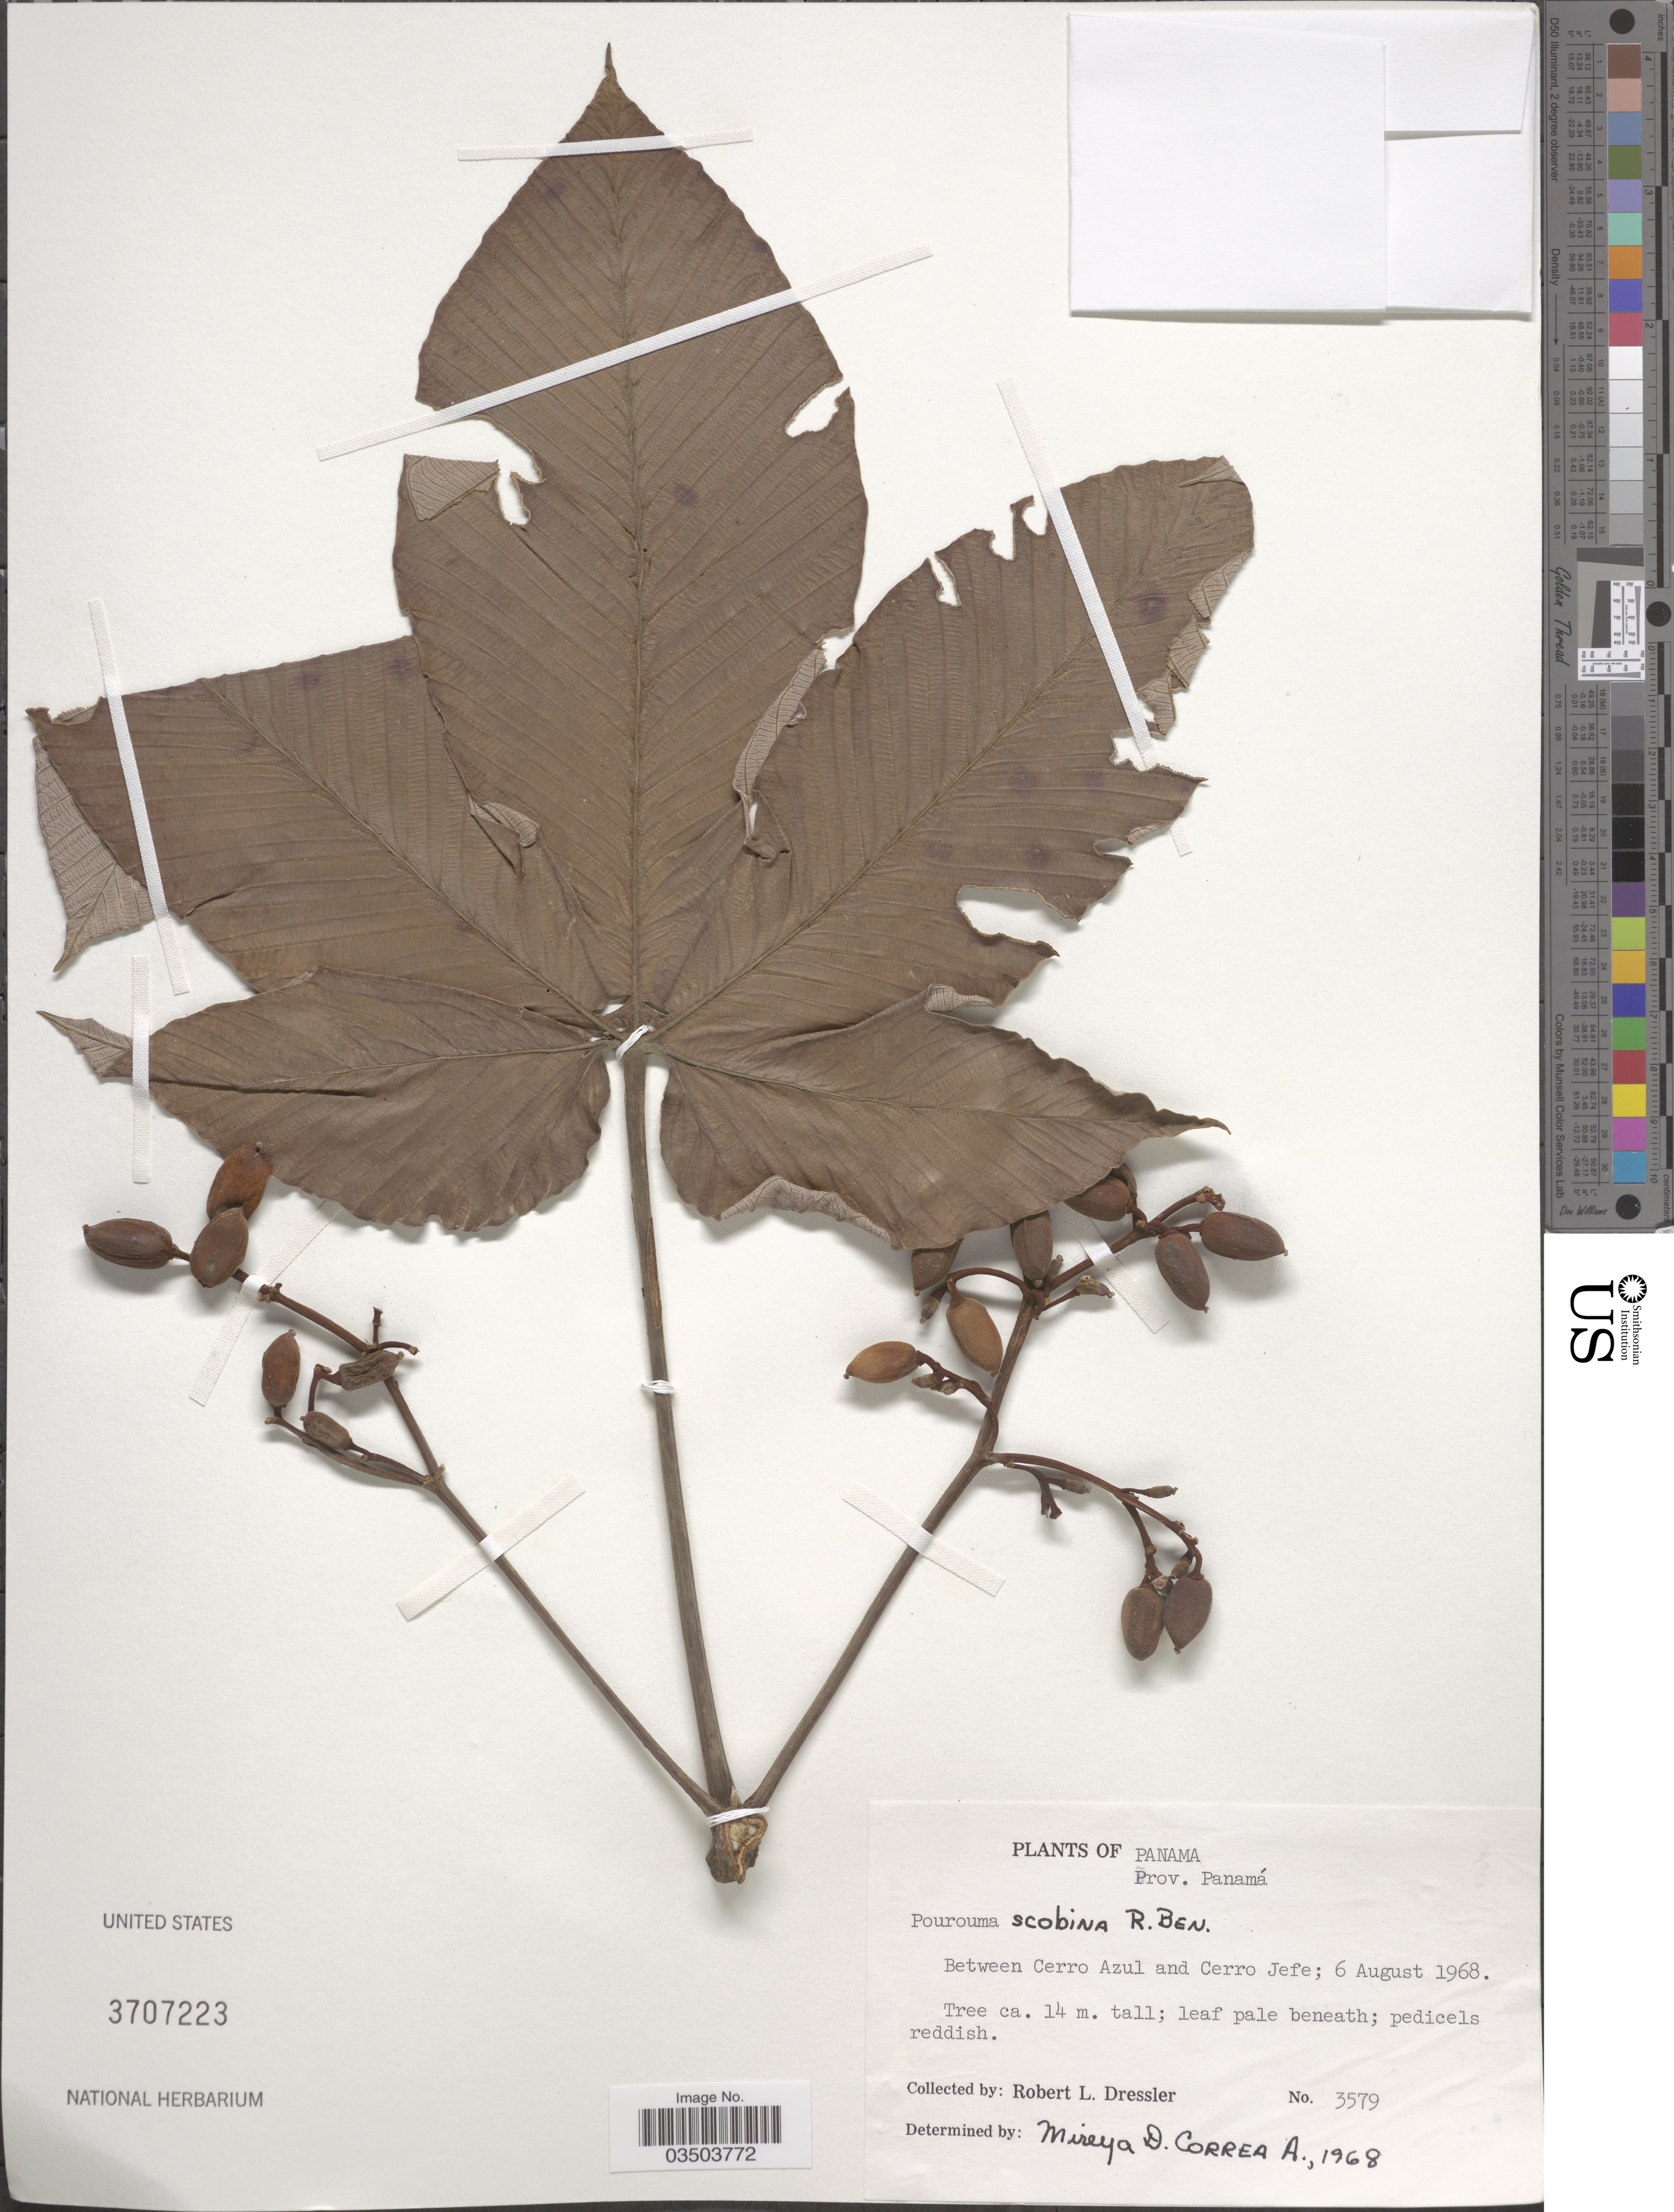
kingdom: Plantae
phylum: Tracheophyta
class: Magnoliopsida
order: Rosales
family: Urticaceae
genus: Pourouma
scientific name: Pourouma bicolor subsp. scobina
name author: (Benoist) C.C. Berg & Heusden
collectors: R. Dressler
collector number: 3579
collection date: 1968-08-06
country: Panama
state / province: Panamá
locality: Between Cerro Azul and Cerro Jefe.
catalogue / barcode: US 3707223